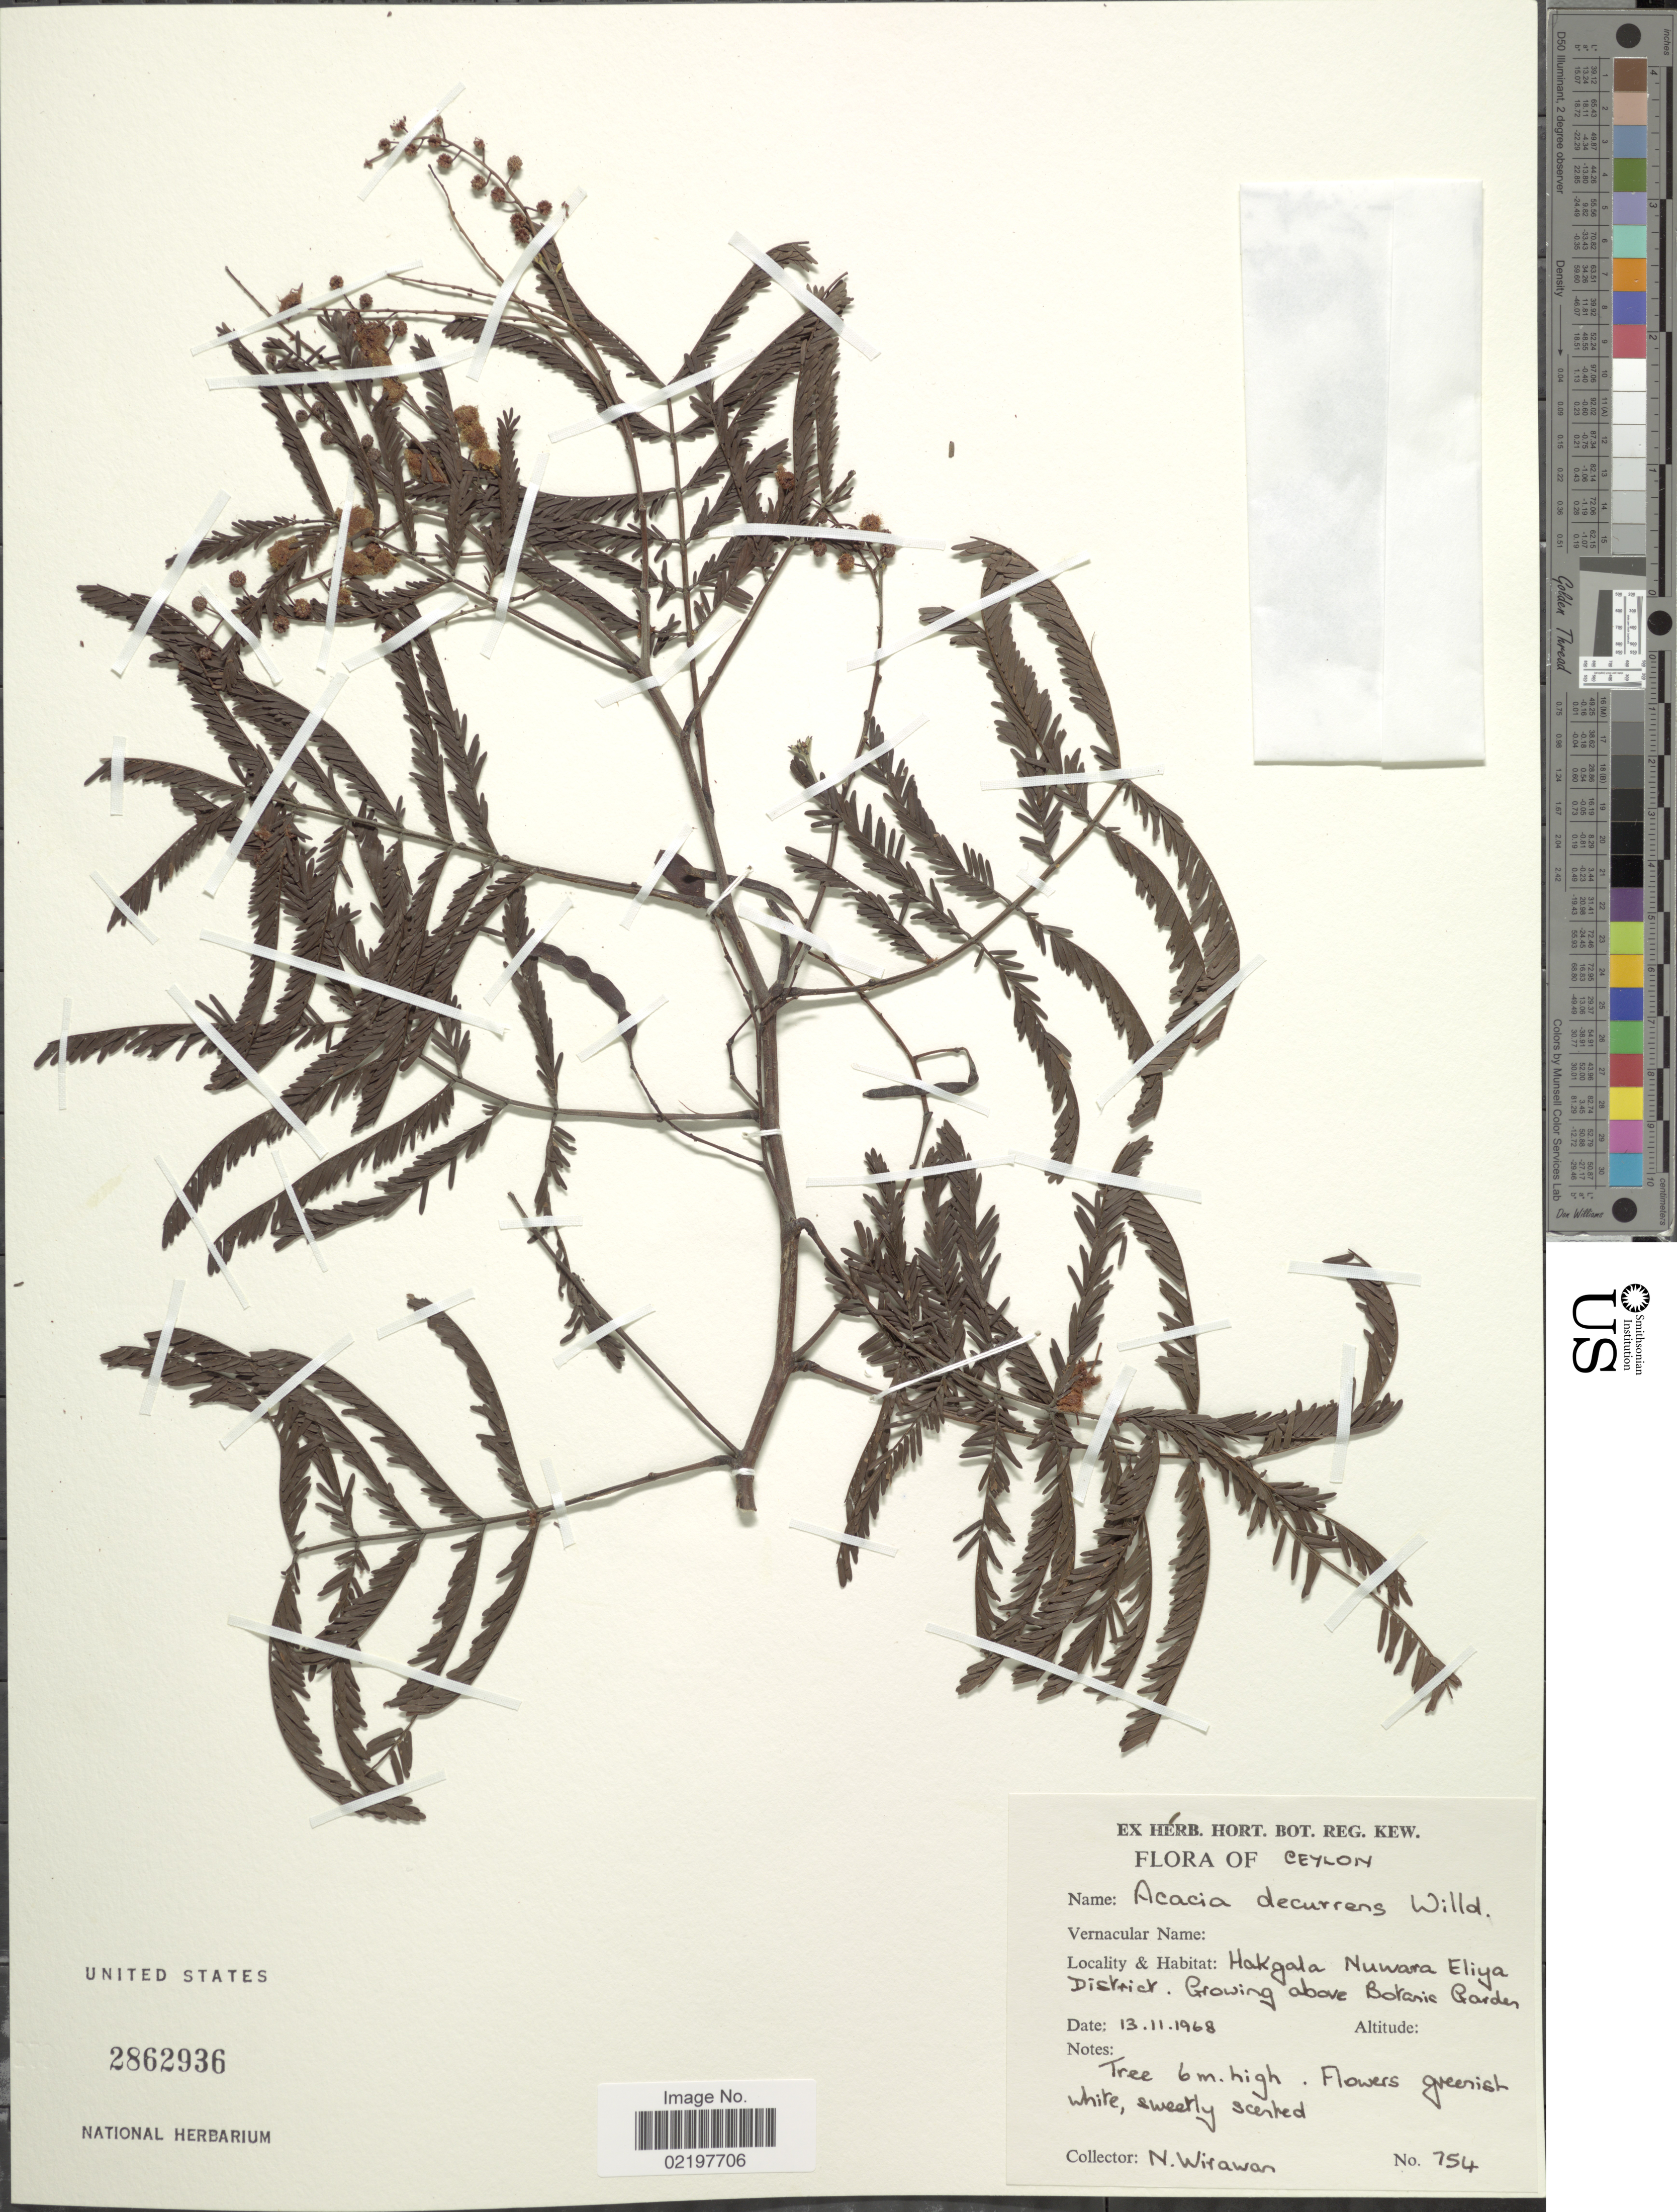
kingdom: Plantae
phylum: Tracheophyta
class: Magnoliopsida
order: Fabales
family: Fabaceae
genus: Acacia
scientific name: Acacia decurrens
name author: (J.C. Wendl.) Willd.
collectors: N. Wirawan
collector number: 754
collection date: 1968-11-13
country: Sri Lanka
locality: Ceylon, Hakgala Nuwara Eliya District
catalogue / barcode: US 2862936